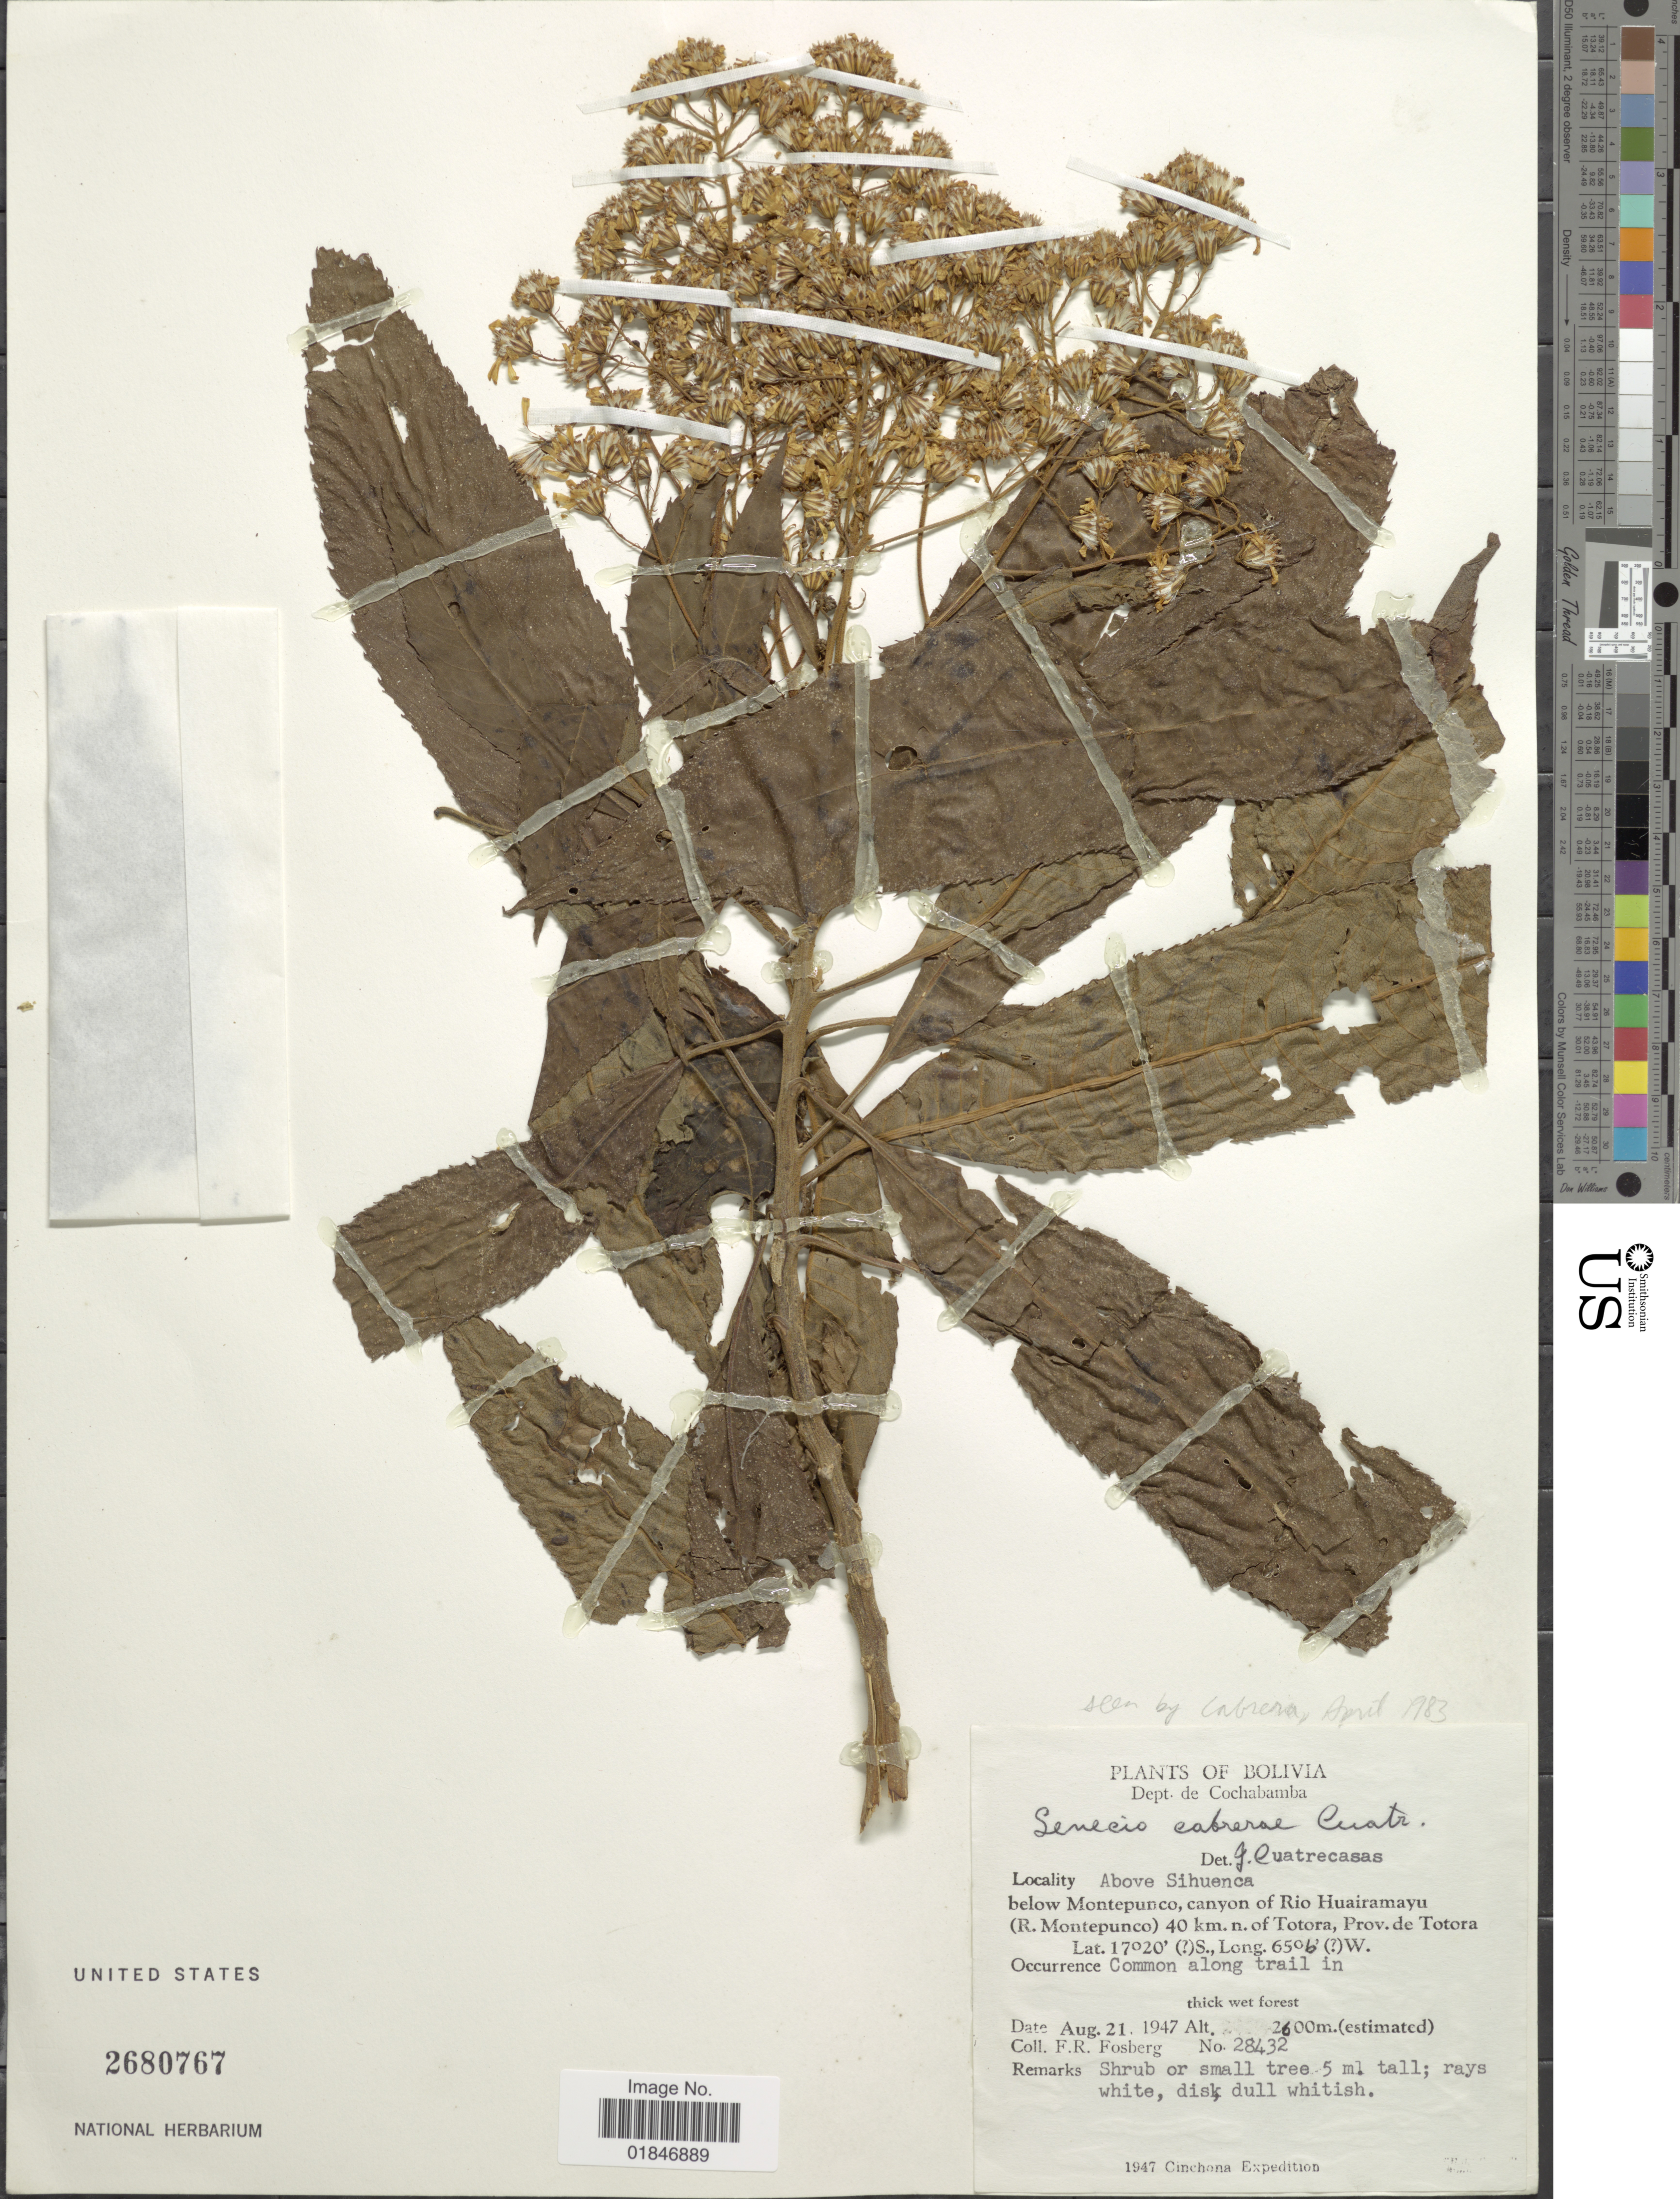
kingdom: Plantae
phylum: Tracheophyta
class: Magnoliopsida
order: Asterales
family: Asteraceae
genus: Dendrophorbium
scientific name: Dendrophorbium cabrerae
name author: (Cuatrec.) C. Jeffrey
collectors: F. R. Fosberg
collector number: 28432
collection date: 1947-08-21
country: Bolivia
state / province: Cochabamba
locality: Above Sihuenca below Montepunco, canonof Rio Huairamayu (R.Montepunco) 40 km n. of Totora, Prov. de Totora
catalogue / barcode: US 2680767